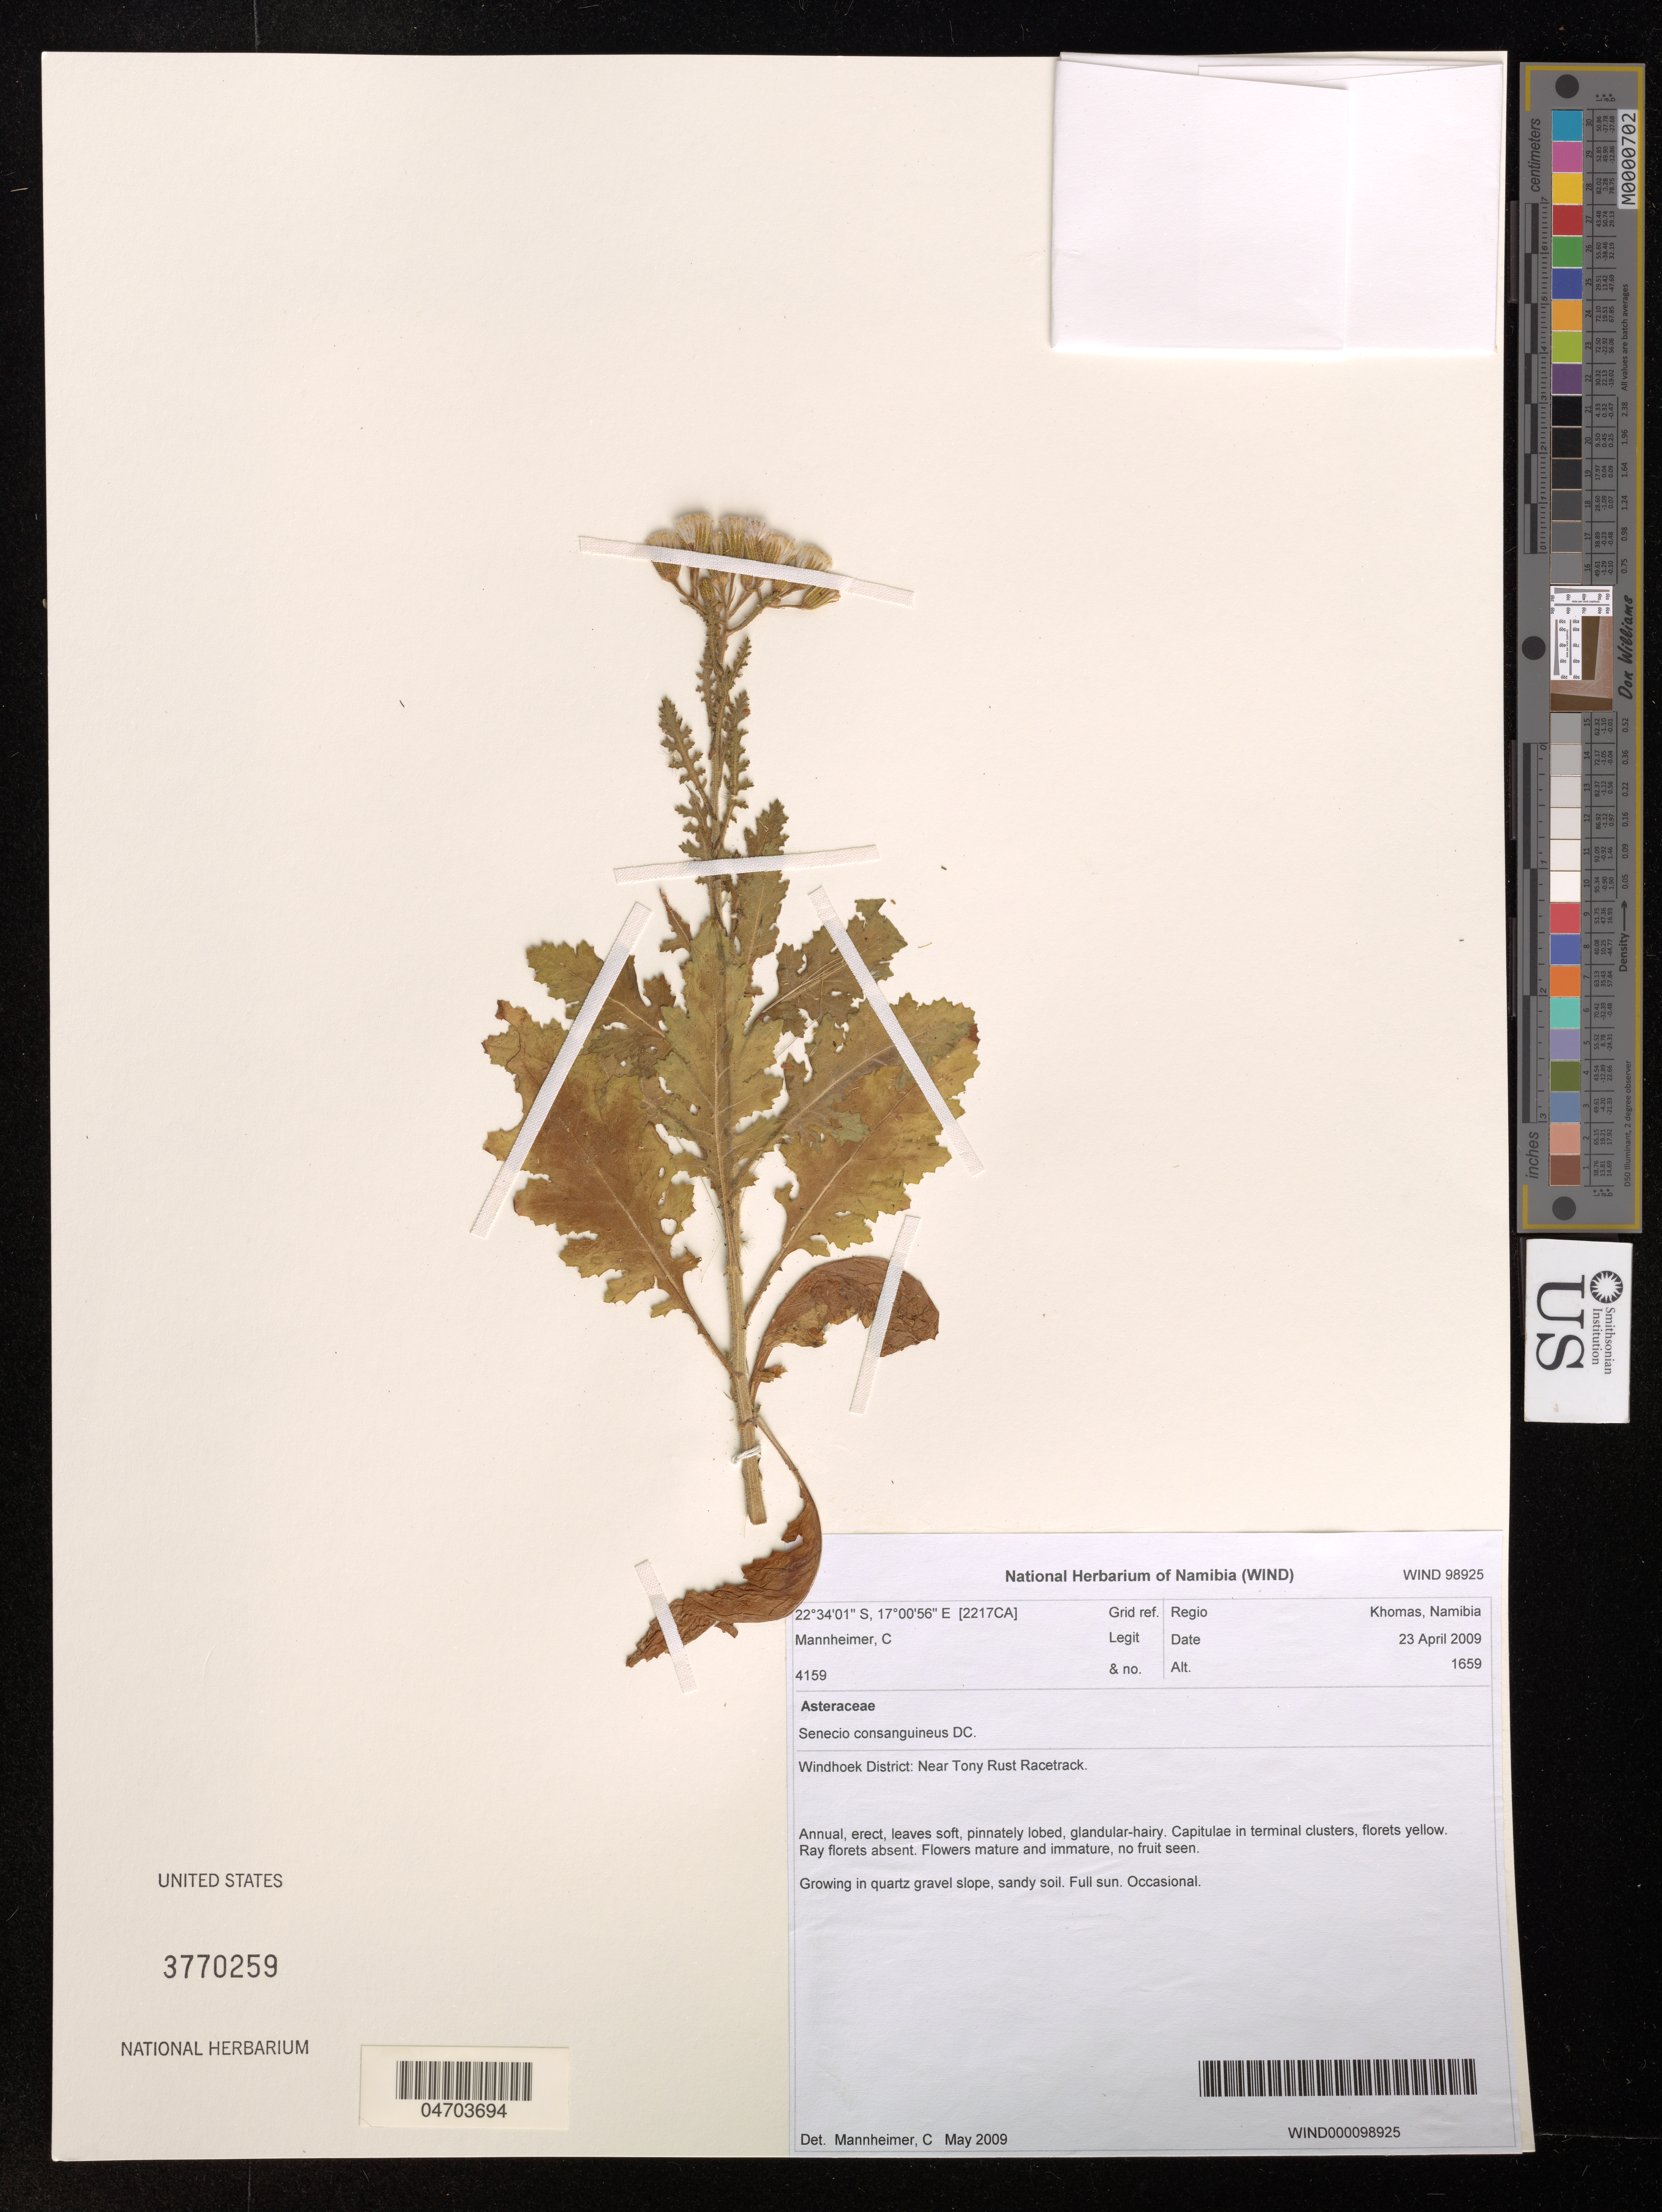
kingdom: Plantae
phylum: Tracheophyta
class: Magnoliopsida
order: Asterales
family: Asteraceae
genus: Senecio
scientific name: Senecio consanguineus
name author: DC.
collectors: C. Mannheimer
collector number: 4159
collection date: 2009-04-23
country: Namibia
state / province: Khomas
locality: Windhoek District: Near Tony Rust Racetrack.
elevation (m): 1659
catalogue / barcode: US 3770259